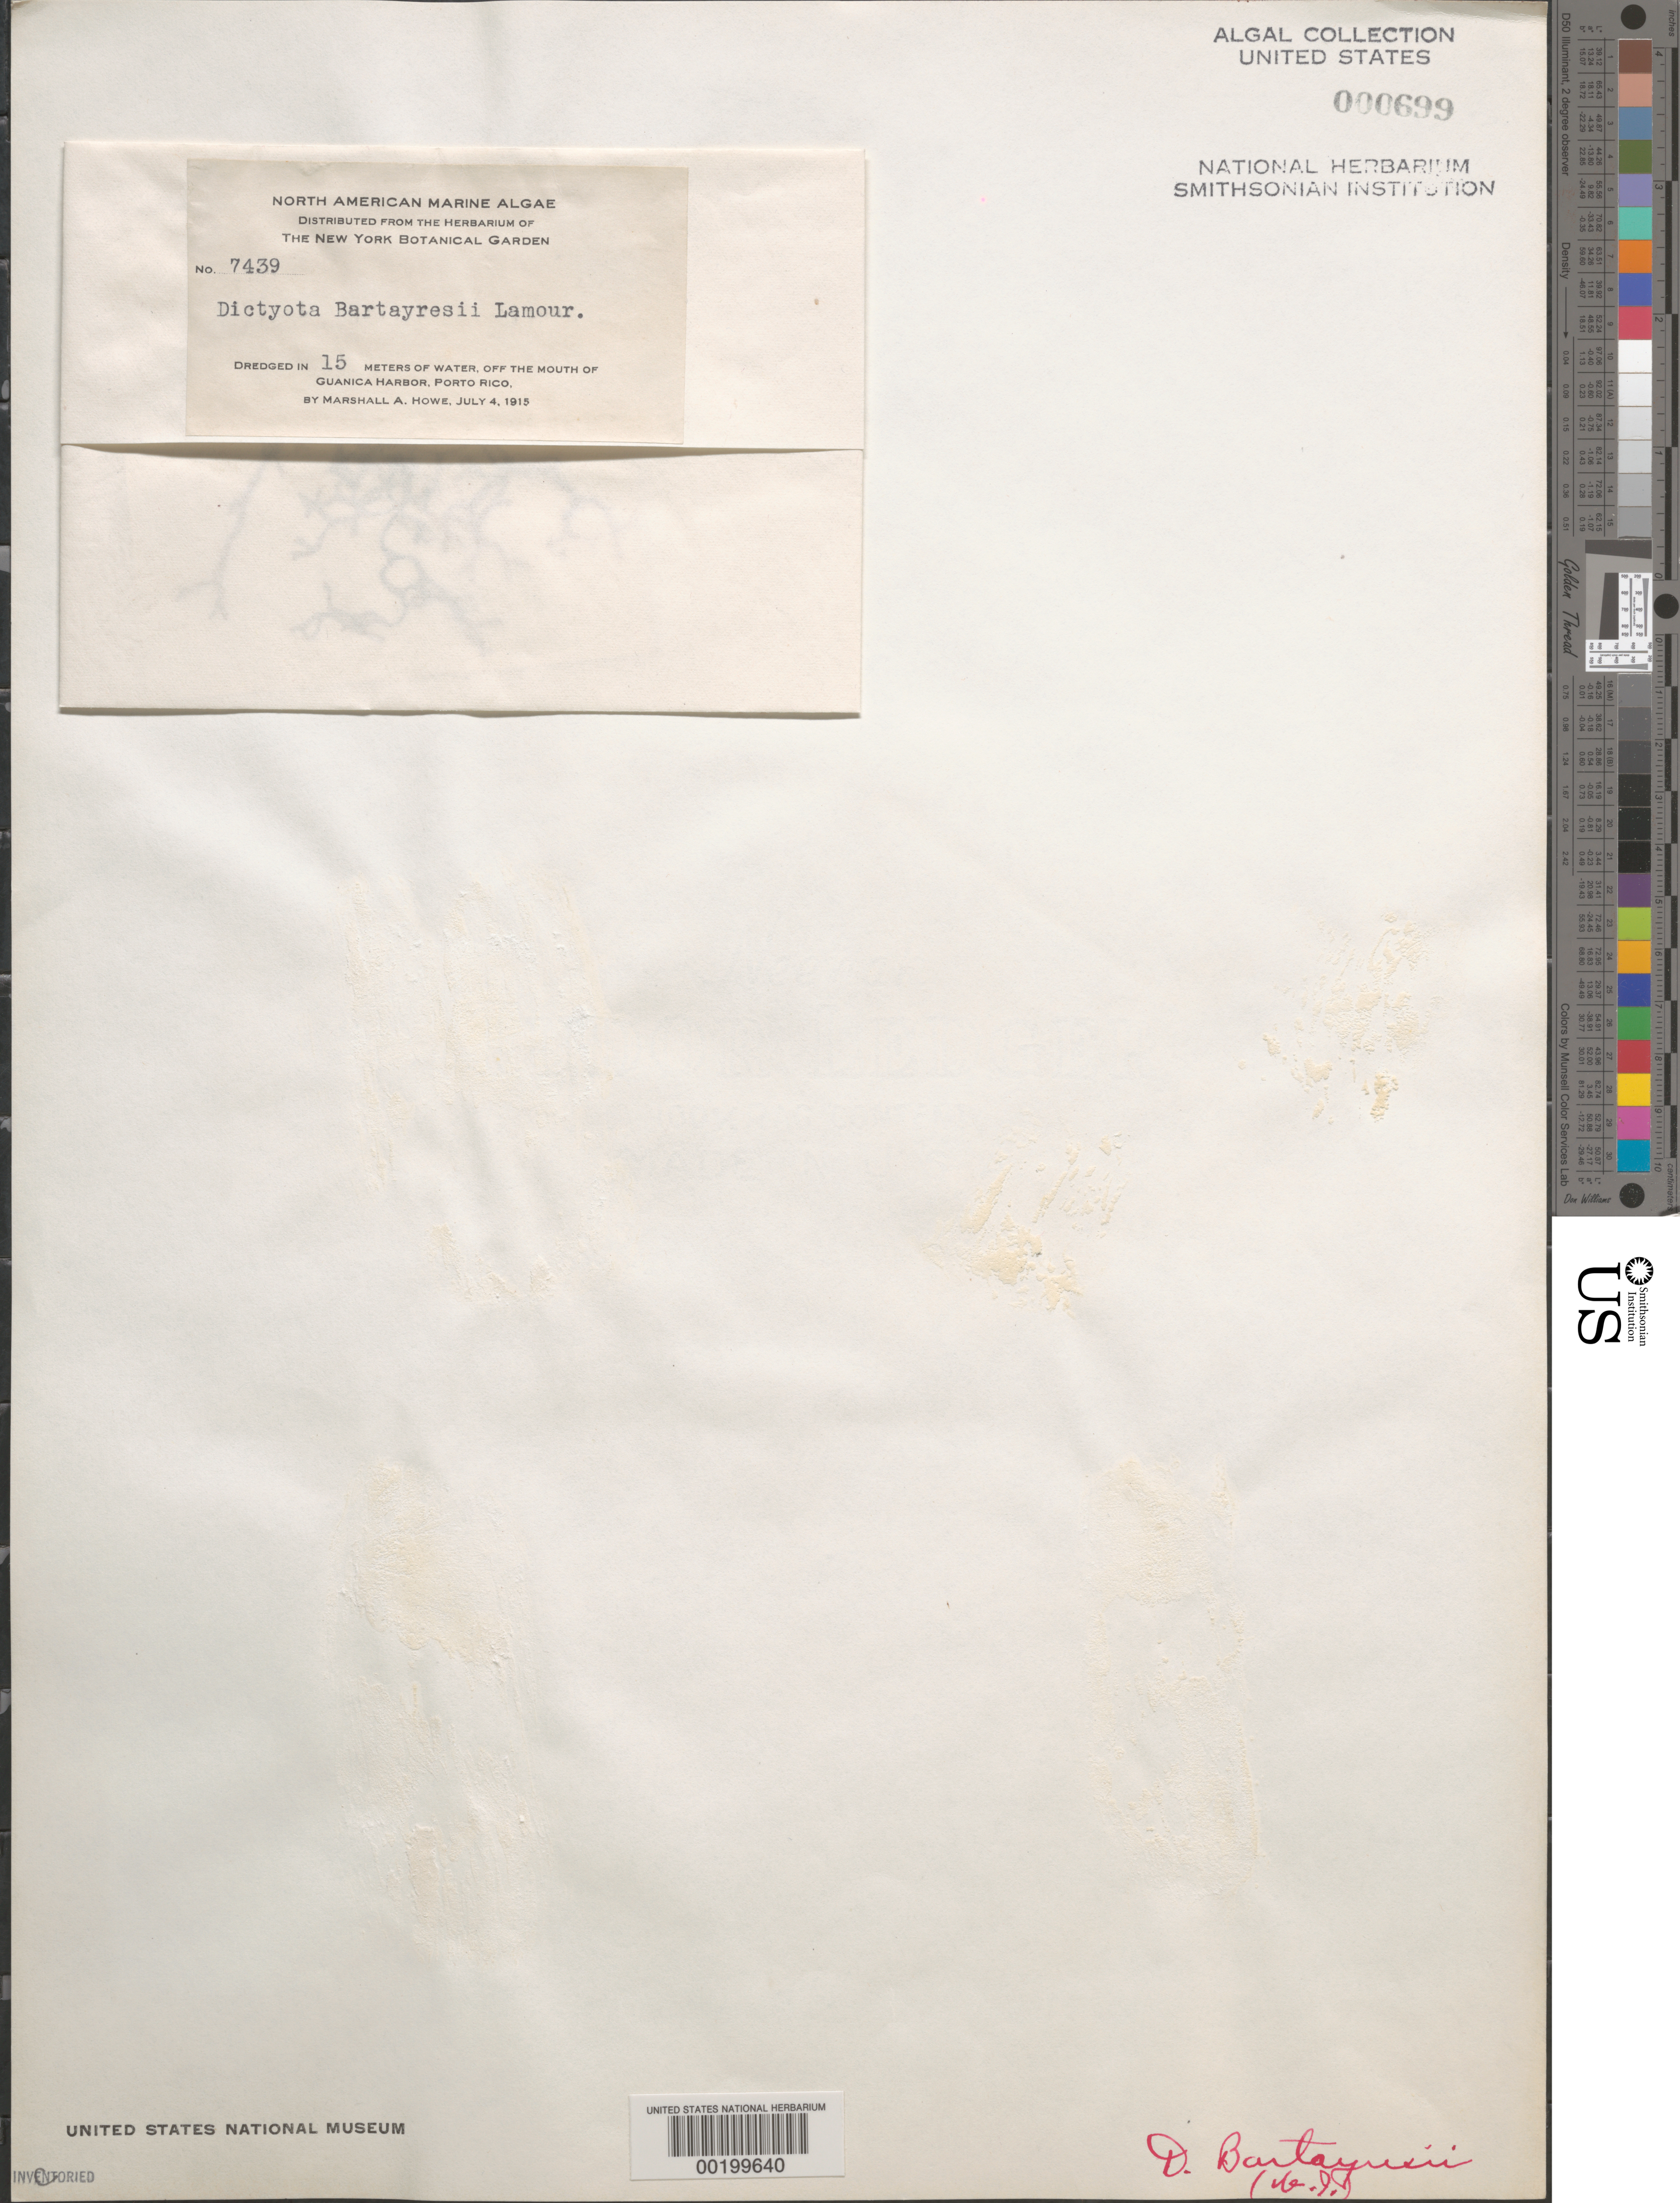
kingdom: Chromista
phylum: Ochrophyta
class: Phaeophyceae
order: Dictyotales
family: Dictyotaceae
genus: Dictyota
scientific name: Dictyota bartayresiana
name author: J.V.Lamouroux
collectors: M. A. Howe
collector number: MAH 7439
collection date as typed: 04 Jul 1915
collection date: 1915-07-04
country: Puerto Rico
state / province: Guanica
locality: Off Guanica Harbor mouth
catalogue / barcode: US 699